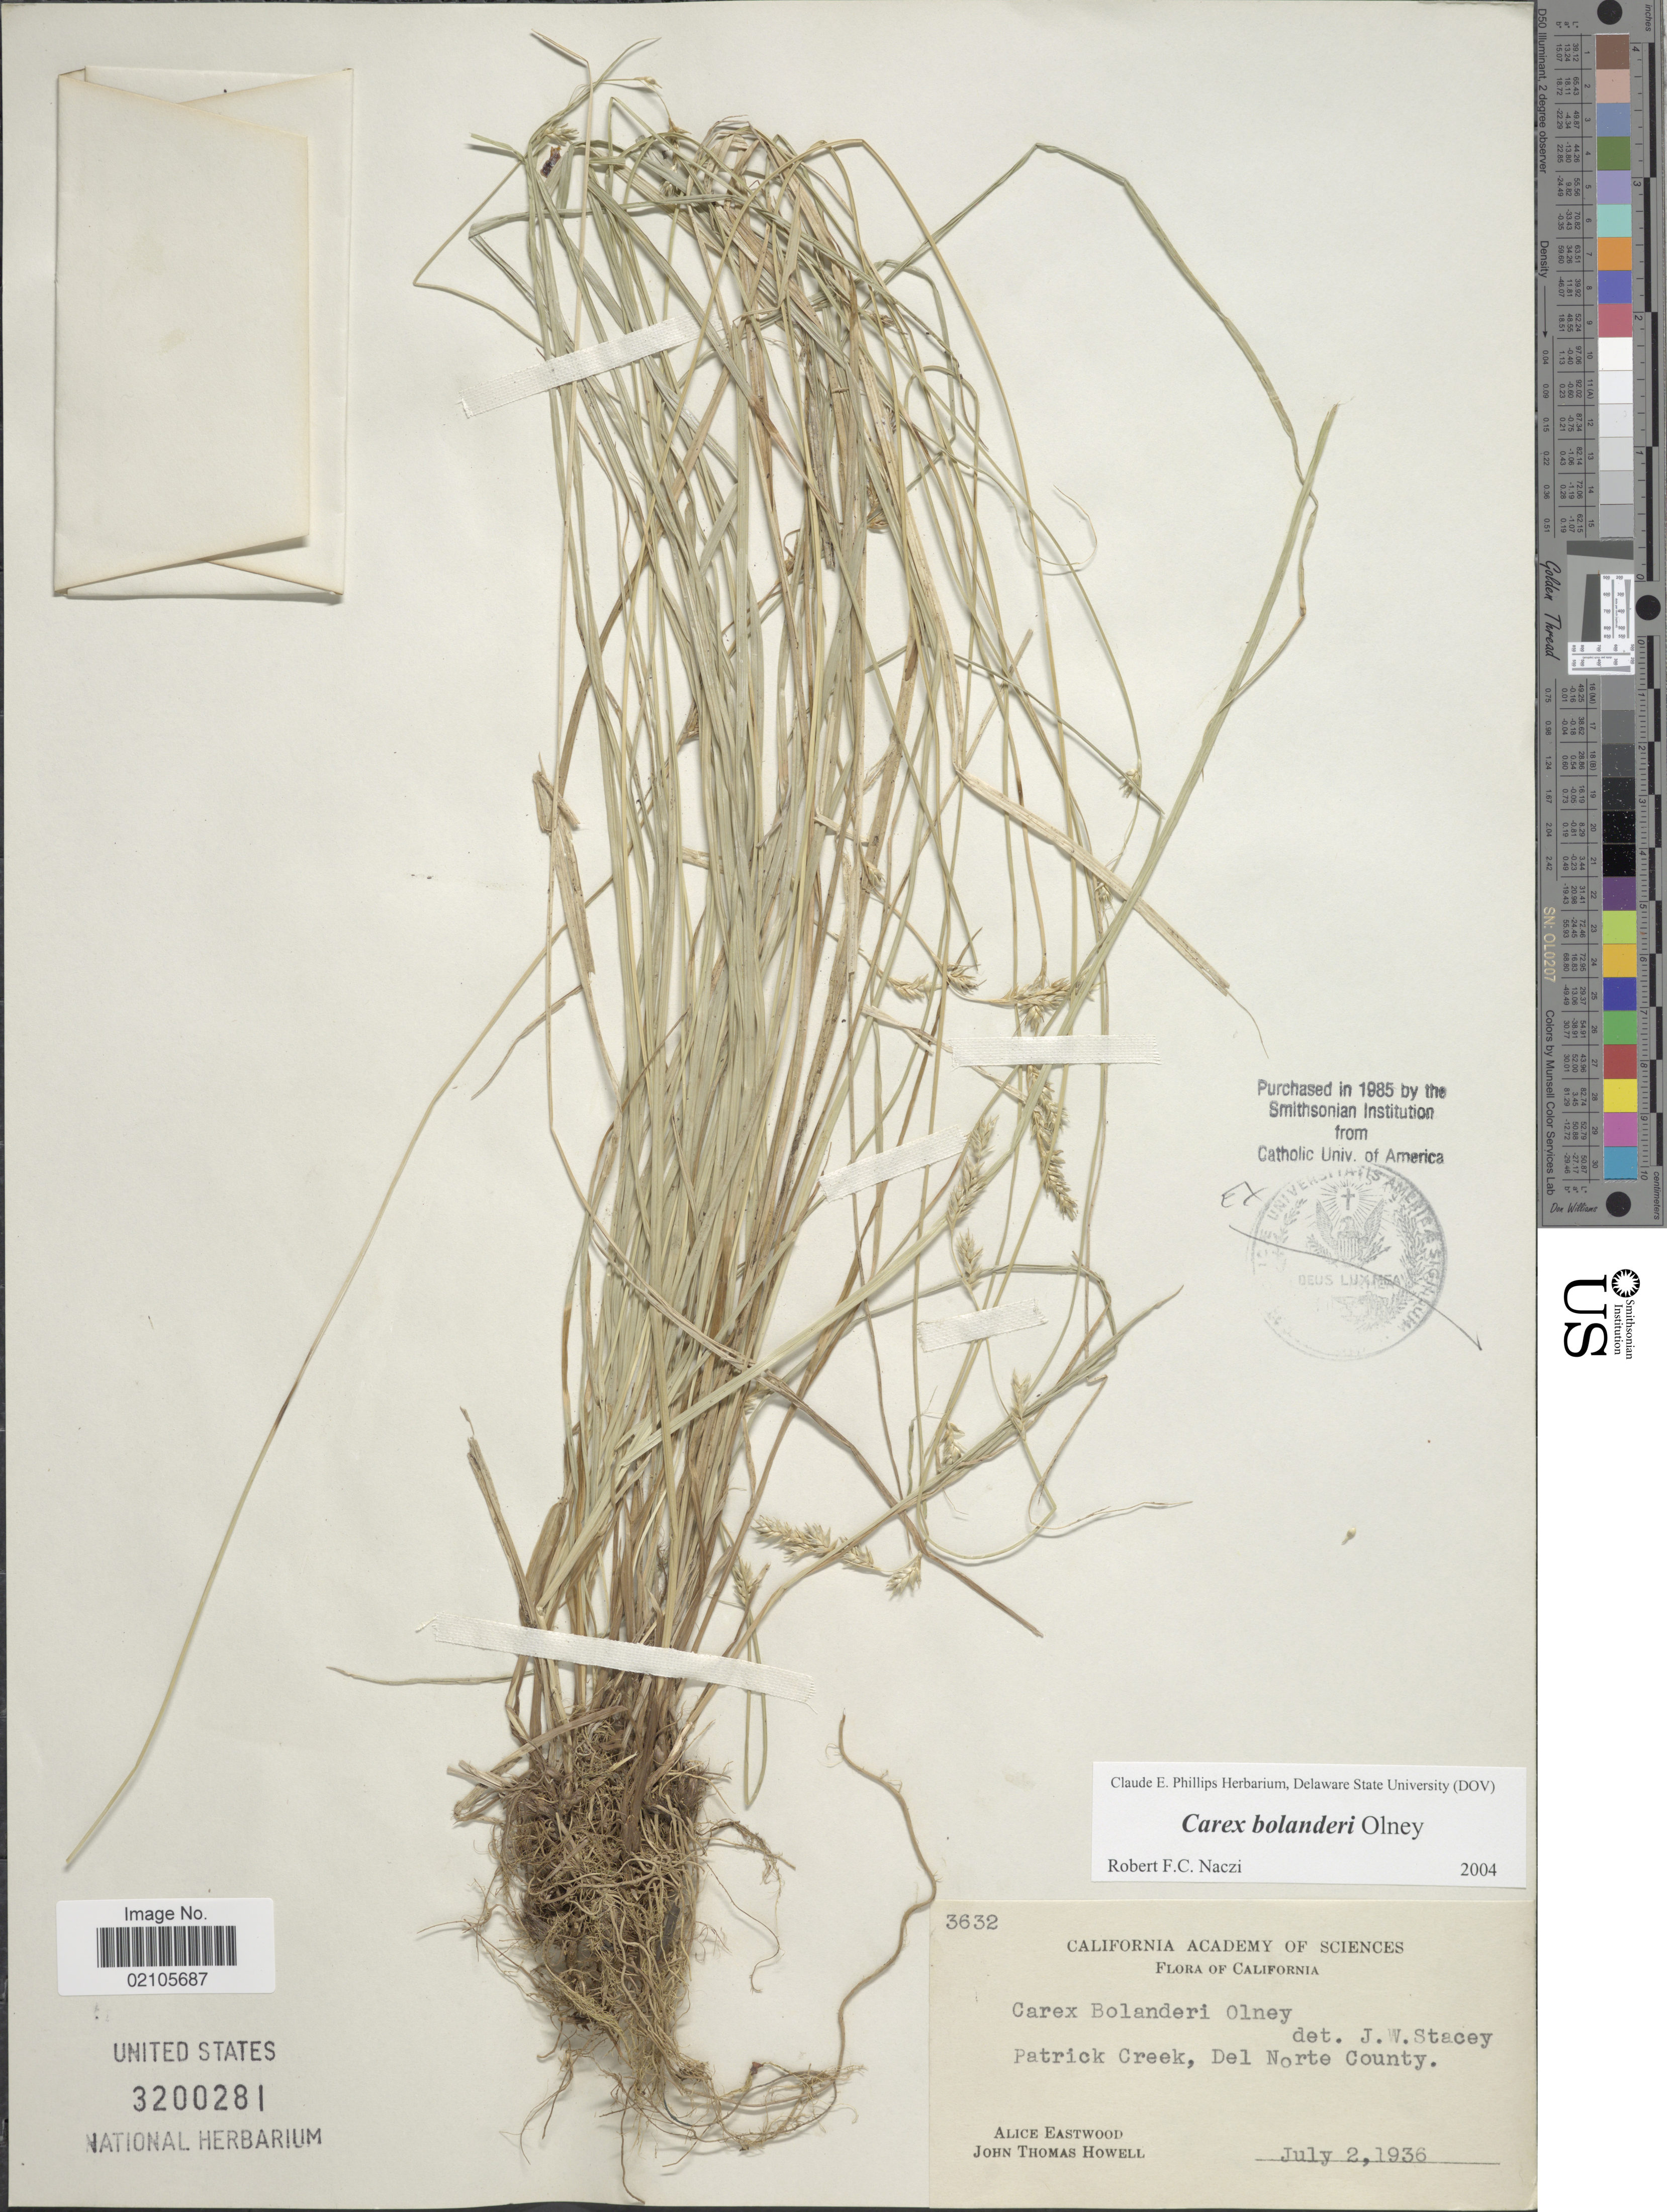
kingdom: Plantae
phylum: Tracheophyta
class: Liliopsida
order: Poales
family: Cyperaceae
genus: Carex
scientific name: Carex bolanderi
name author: Olney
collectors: A. Eastwood & J. T. Howell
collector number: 3632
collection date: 1936-07-02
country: United States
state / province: California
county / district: Del Norte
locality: Patrick Creek, Del Norte County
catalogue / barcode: US 3200281